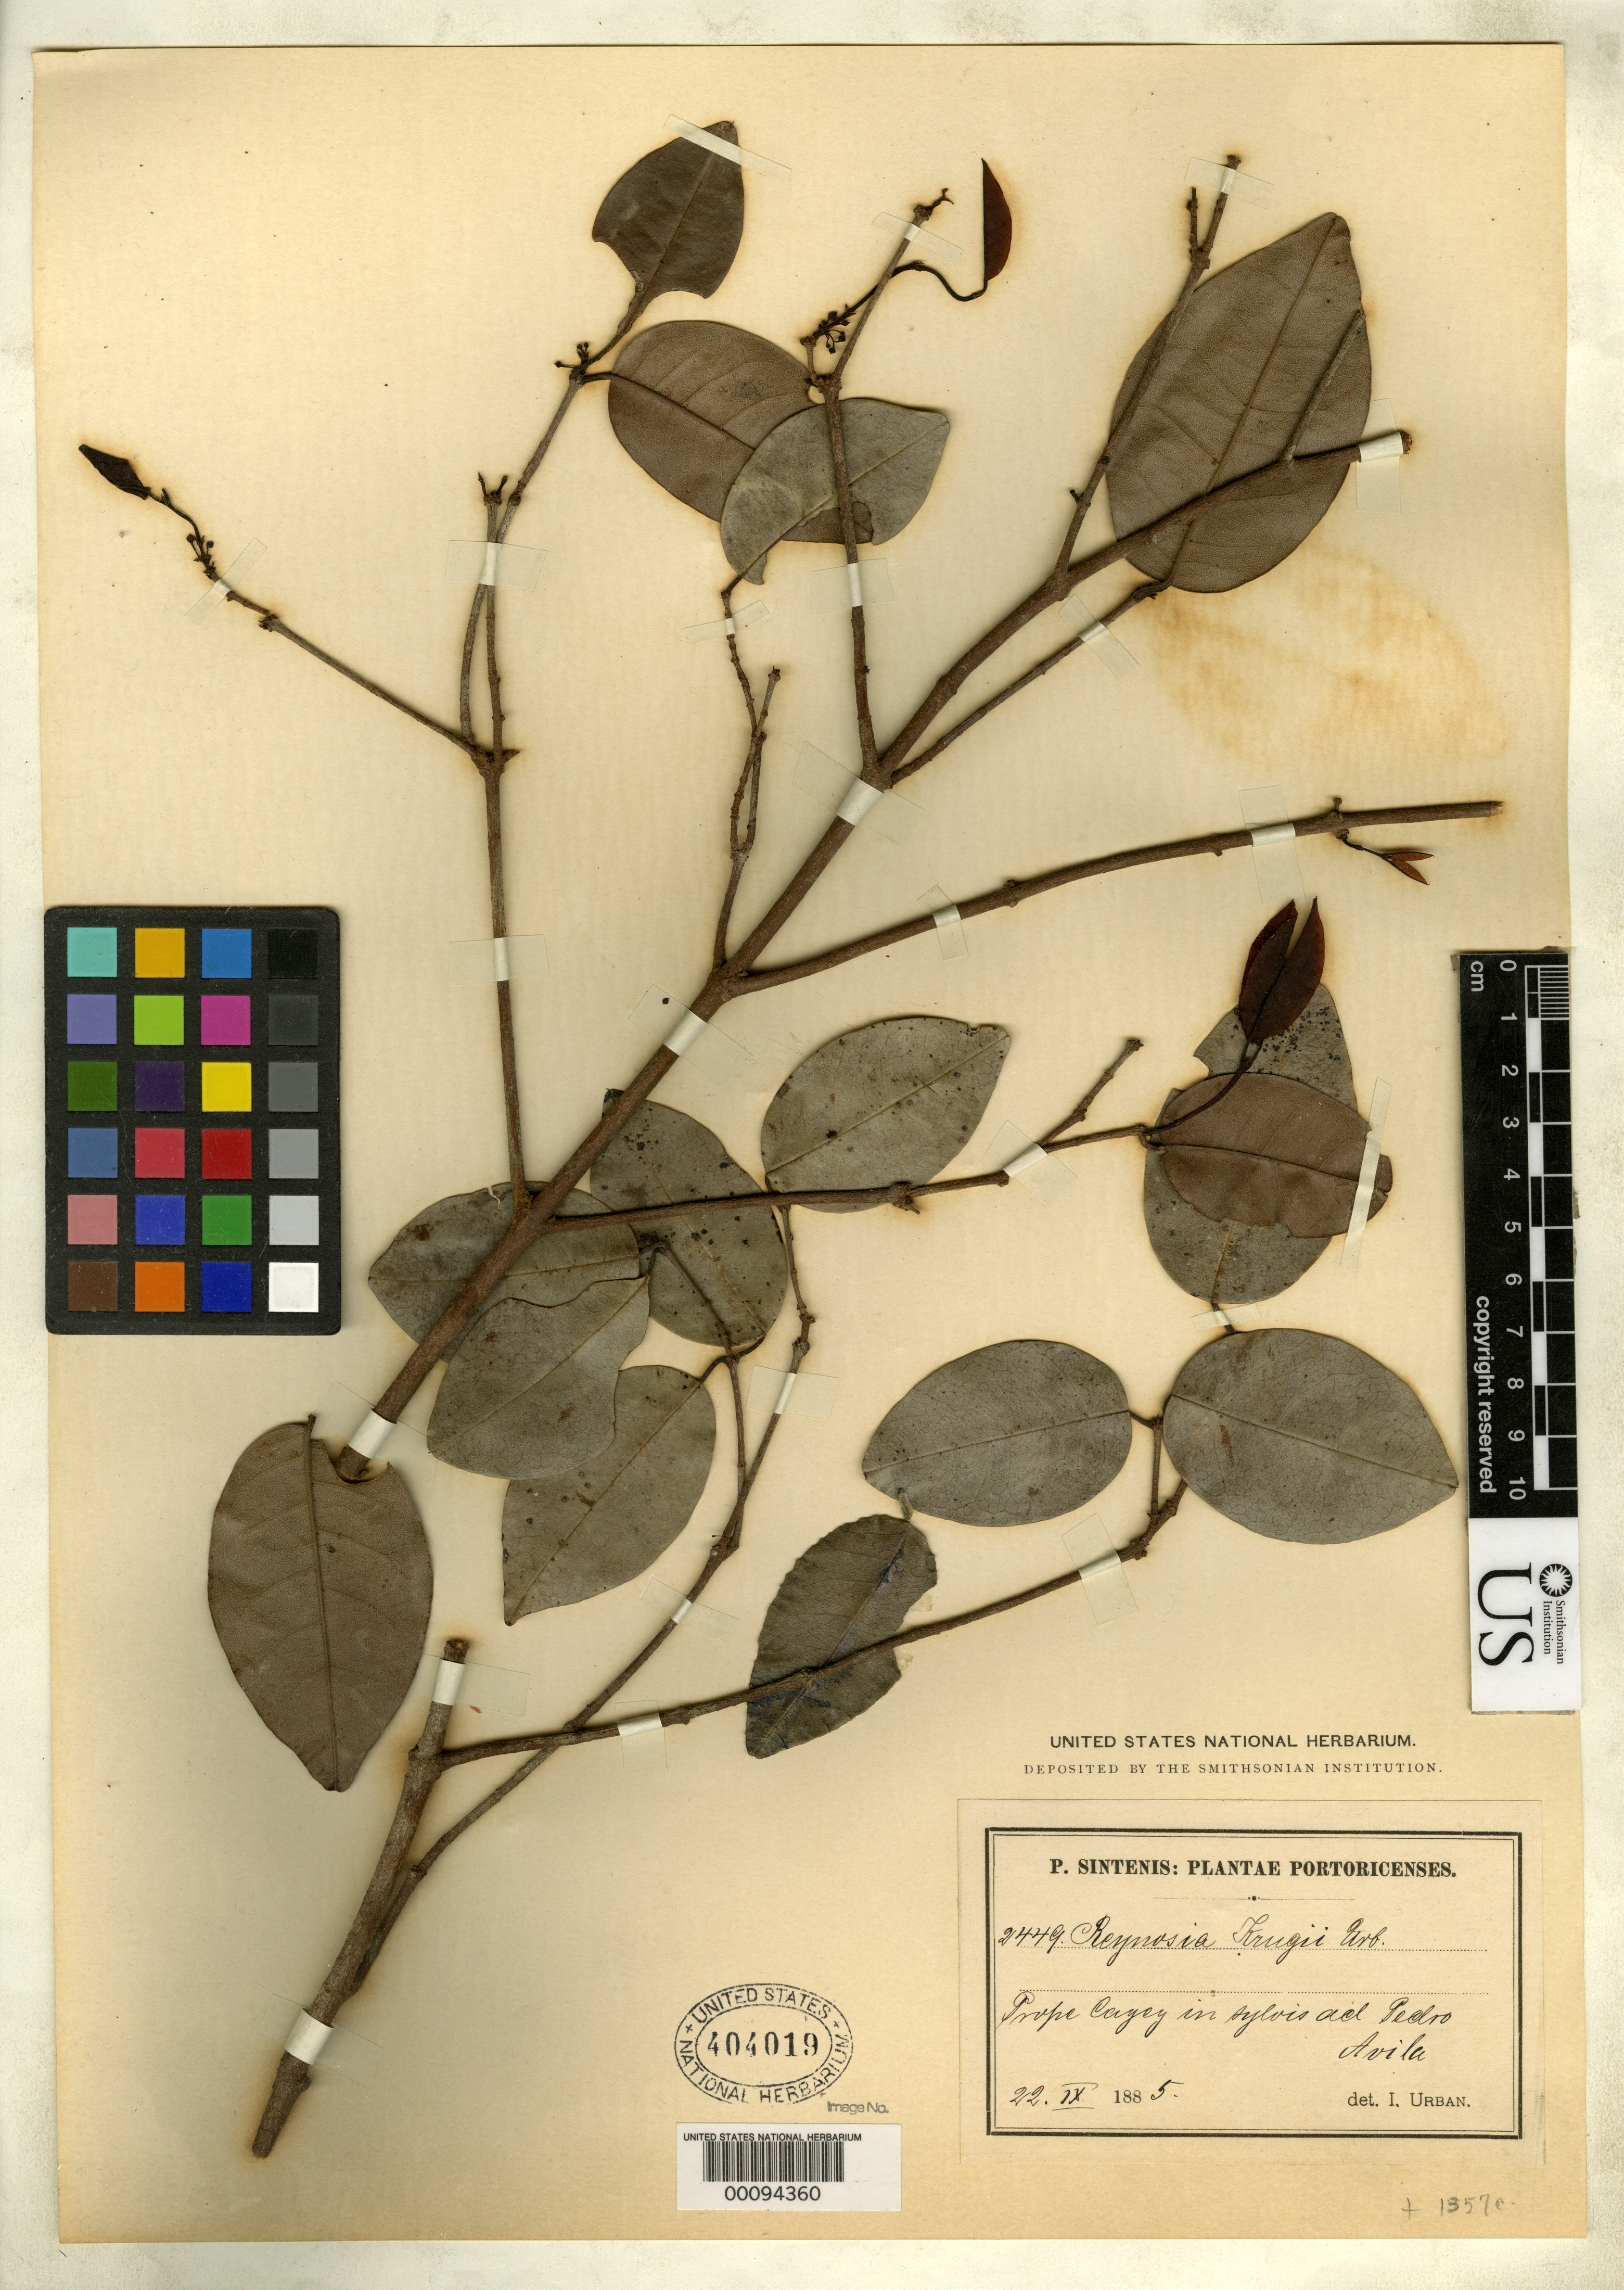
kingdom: Plantae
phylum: Tracheophyta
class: Magnoliopsida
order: Rosales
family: Rhamnaceae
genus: Reynosia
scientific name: Reynosia krugii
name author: Urb.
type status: Syntype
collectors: P. Sintenis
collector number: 2449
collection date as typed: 22 Sep 1885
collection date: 1885-09-22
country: Puerto Rico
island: Greater Antilles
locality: Near Cayey, Pedro Avila.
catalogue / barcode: US 404019